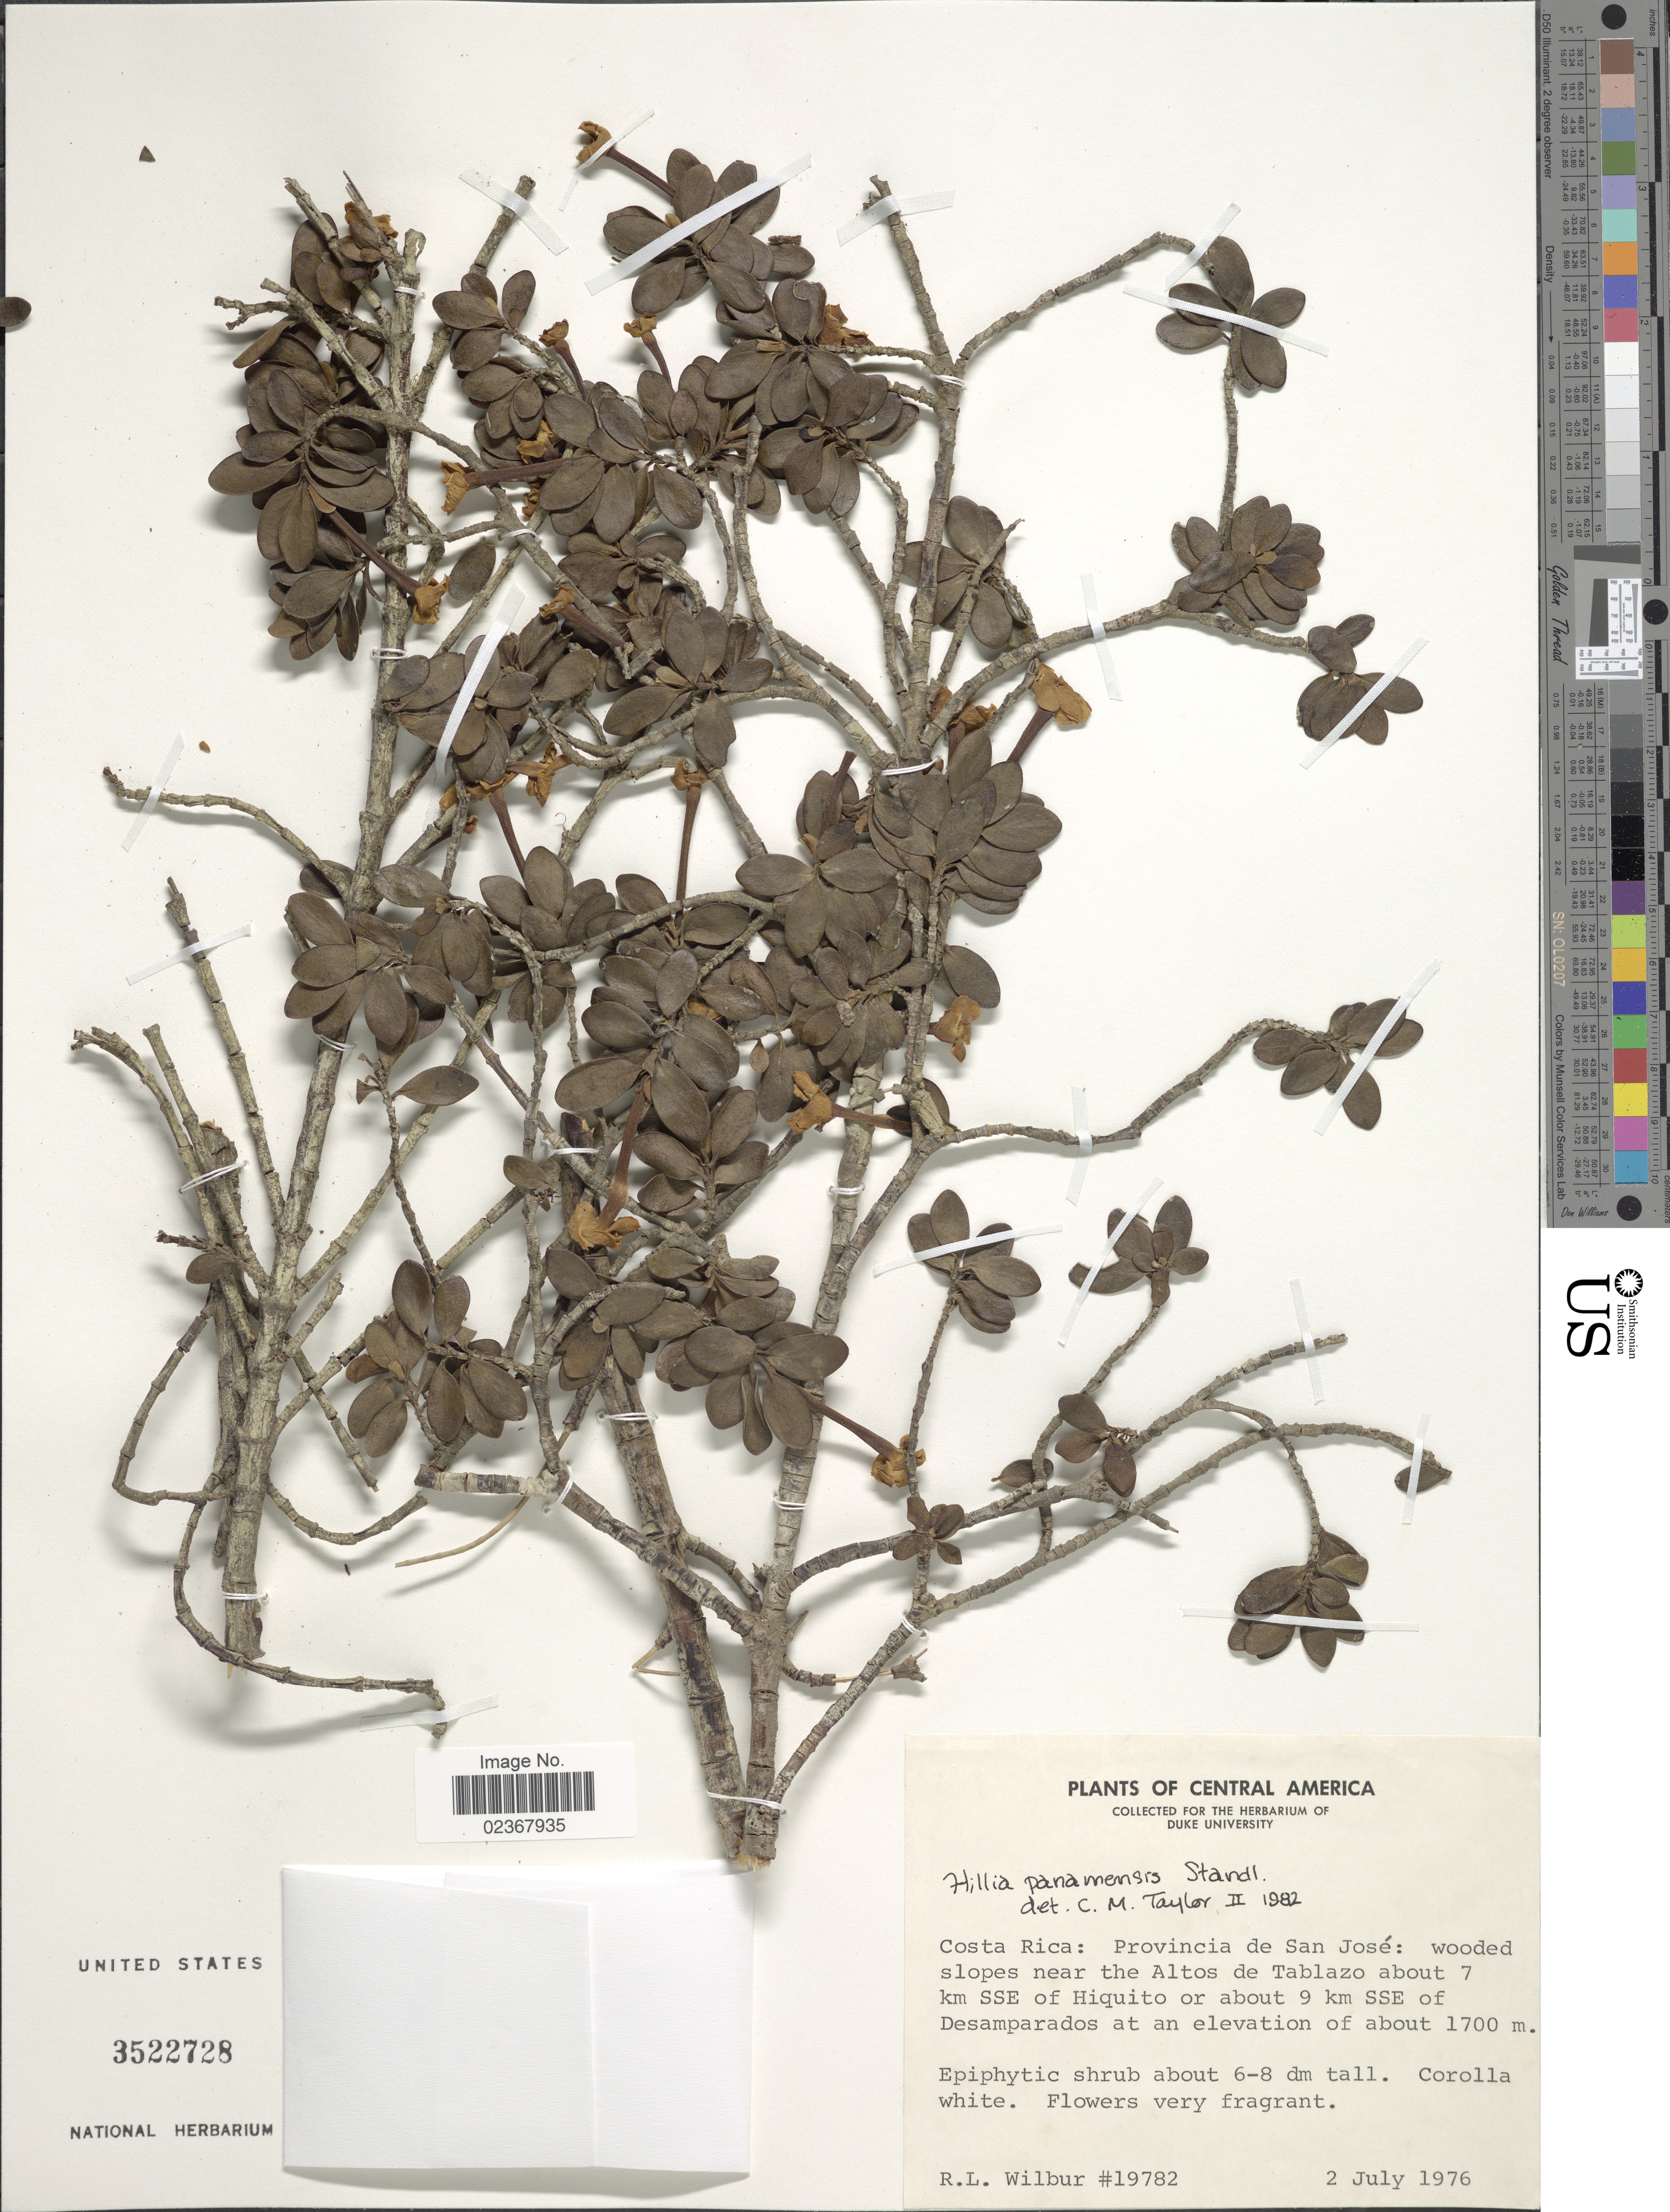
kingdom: Plantae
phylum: Tracheophyta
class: Magnoliopsida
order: Gentianales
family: Rubiaceae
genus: Hillia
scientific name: Hillia panamensis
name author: Standl.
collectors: R. L. Wilbur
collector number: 19782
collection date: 1976-07-02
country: Costa Rica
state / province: San José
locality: Wooded slopes near the Altos de Tablazo about 7 km SSE of Hiquito or about 9 km SSe of Desamparados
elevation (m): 1700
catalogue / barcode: US 3522728